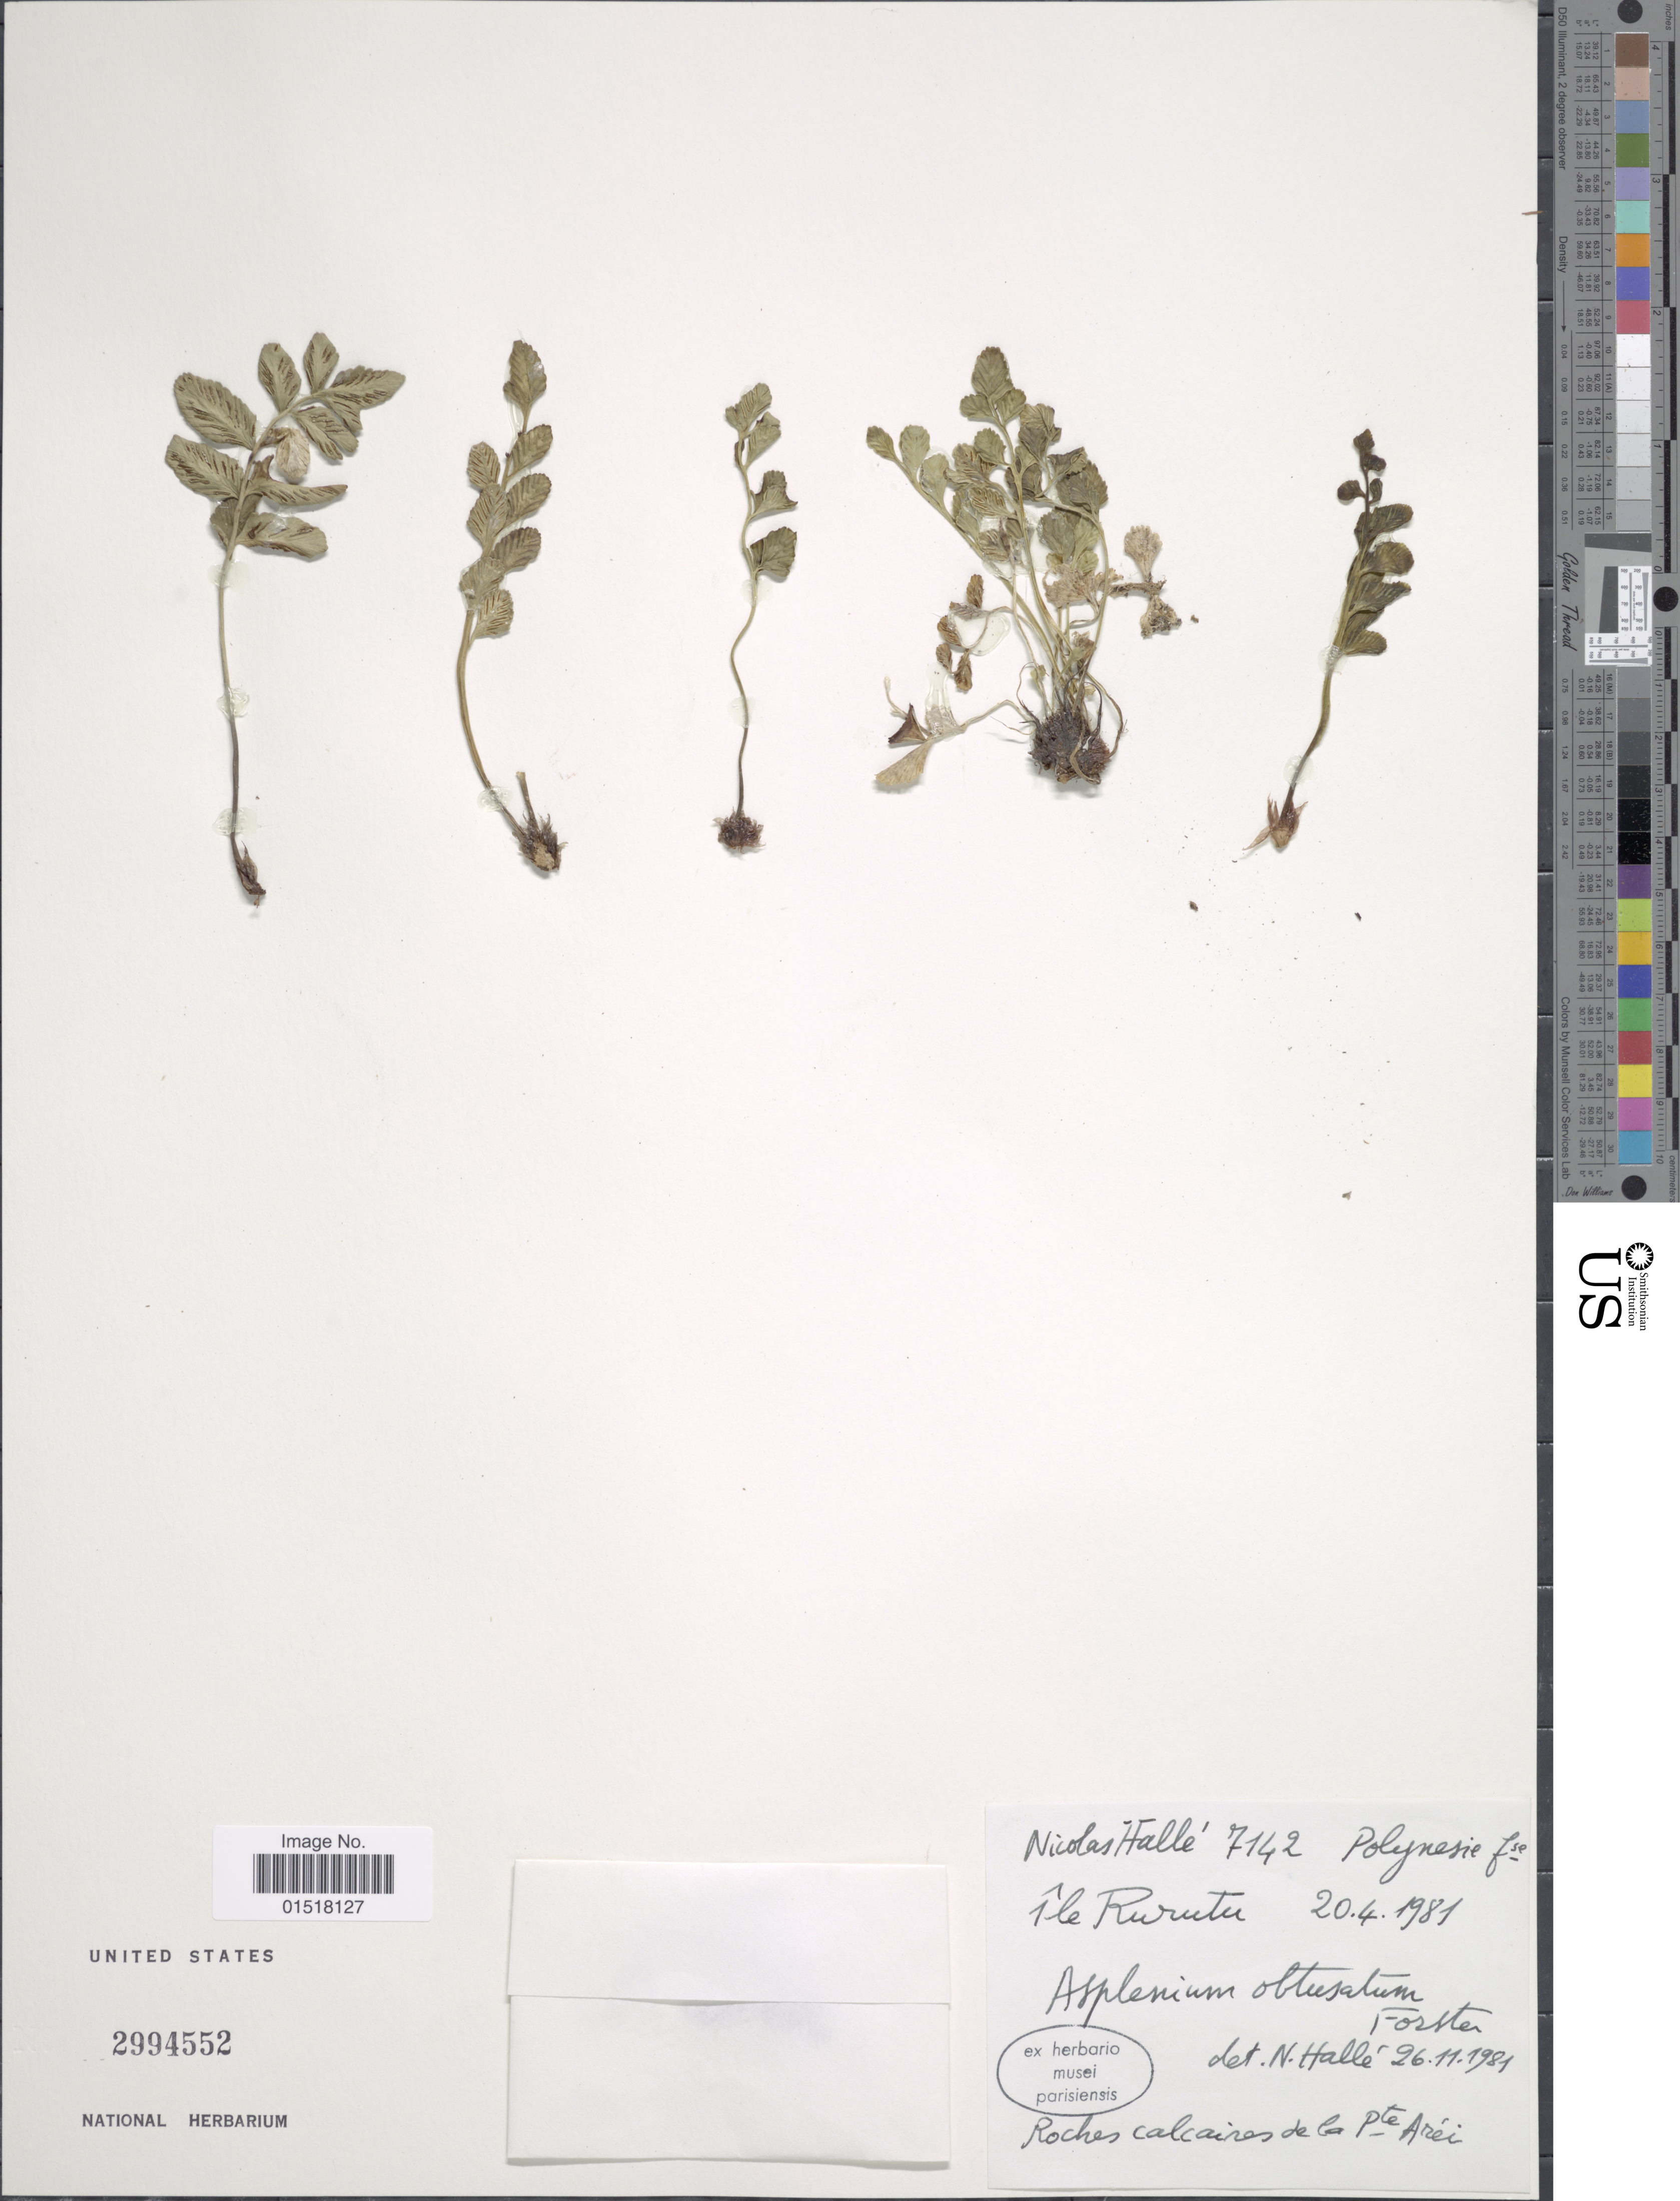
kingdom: Plantae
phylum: Tracheophyta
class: Polypodiopsida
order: Polypodiales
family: Aspleniaceae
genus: Asplenium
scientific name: Asplenium obtusatum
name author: G. Forst.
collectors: N. Hallé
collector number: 7142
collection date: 1981-04-20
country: French Polynesia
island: Rurutu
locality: Île Rurutu.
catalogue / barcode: US 2994552